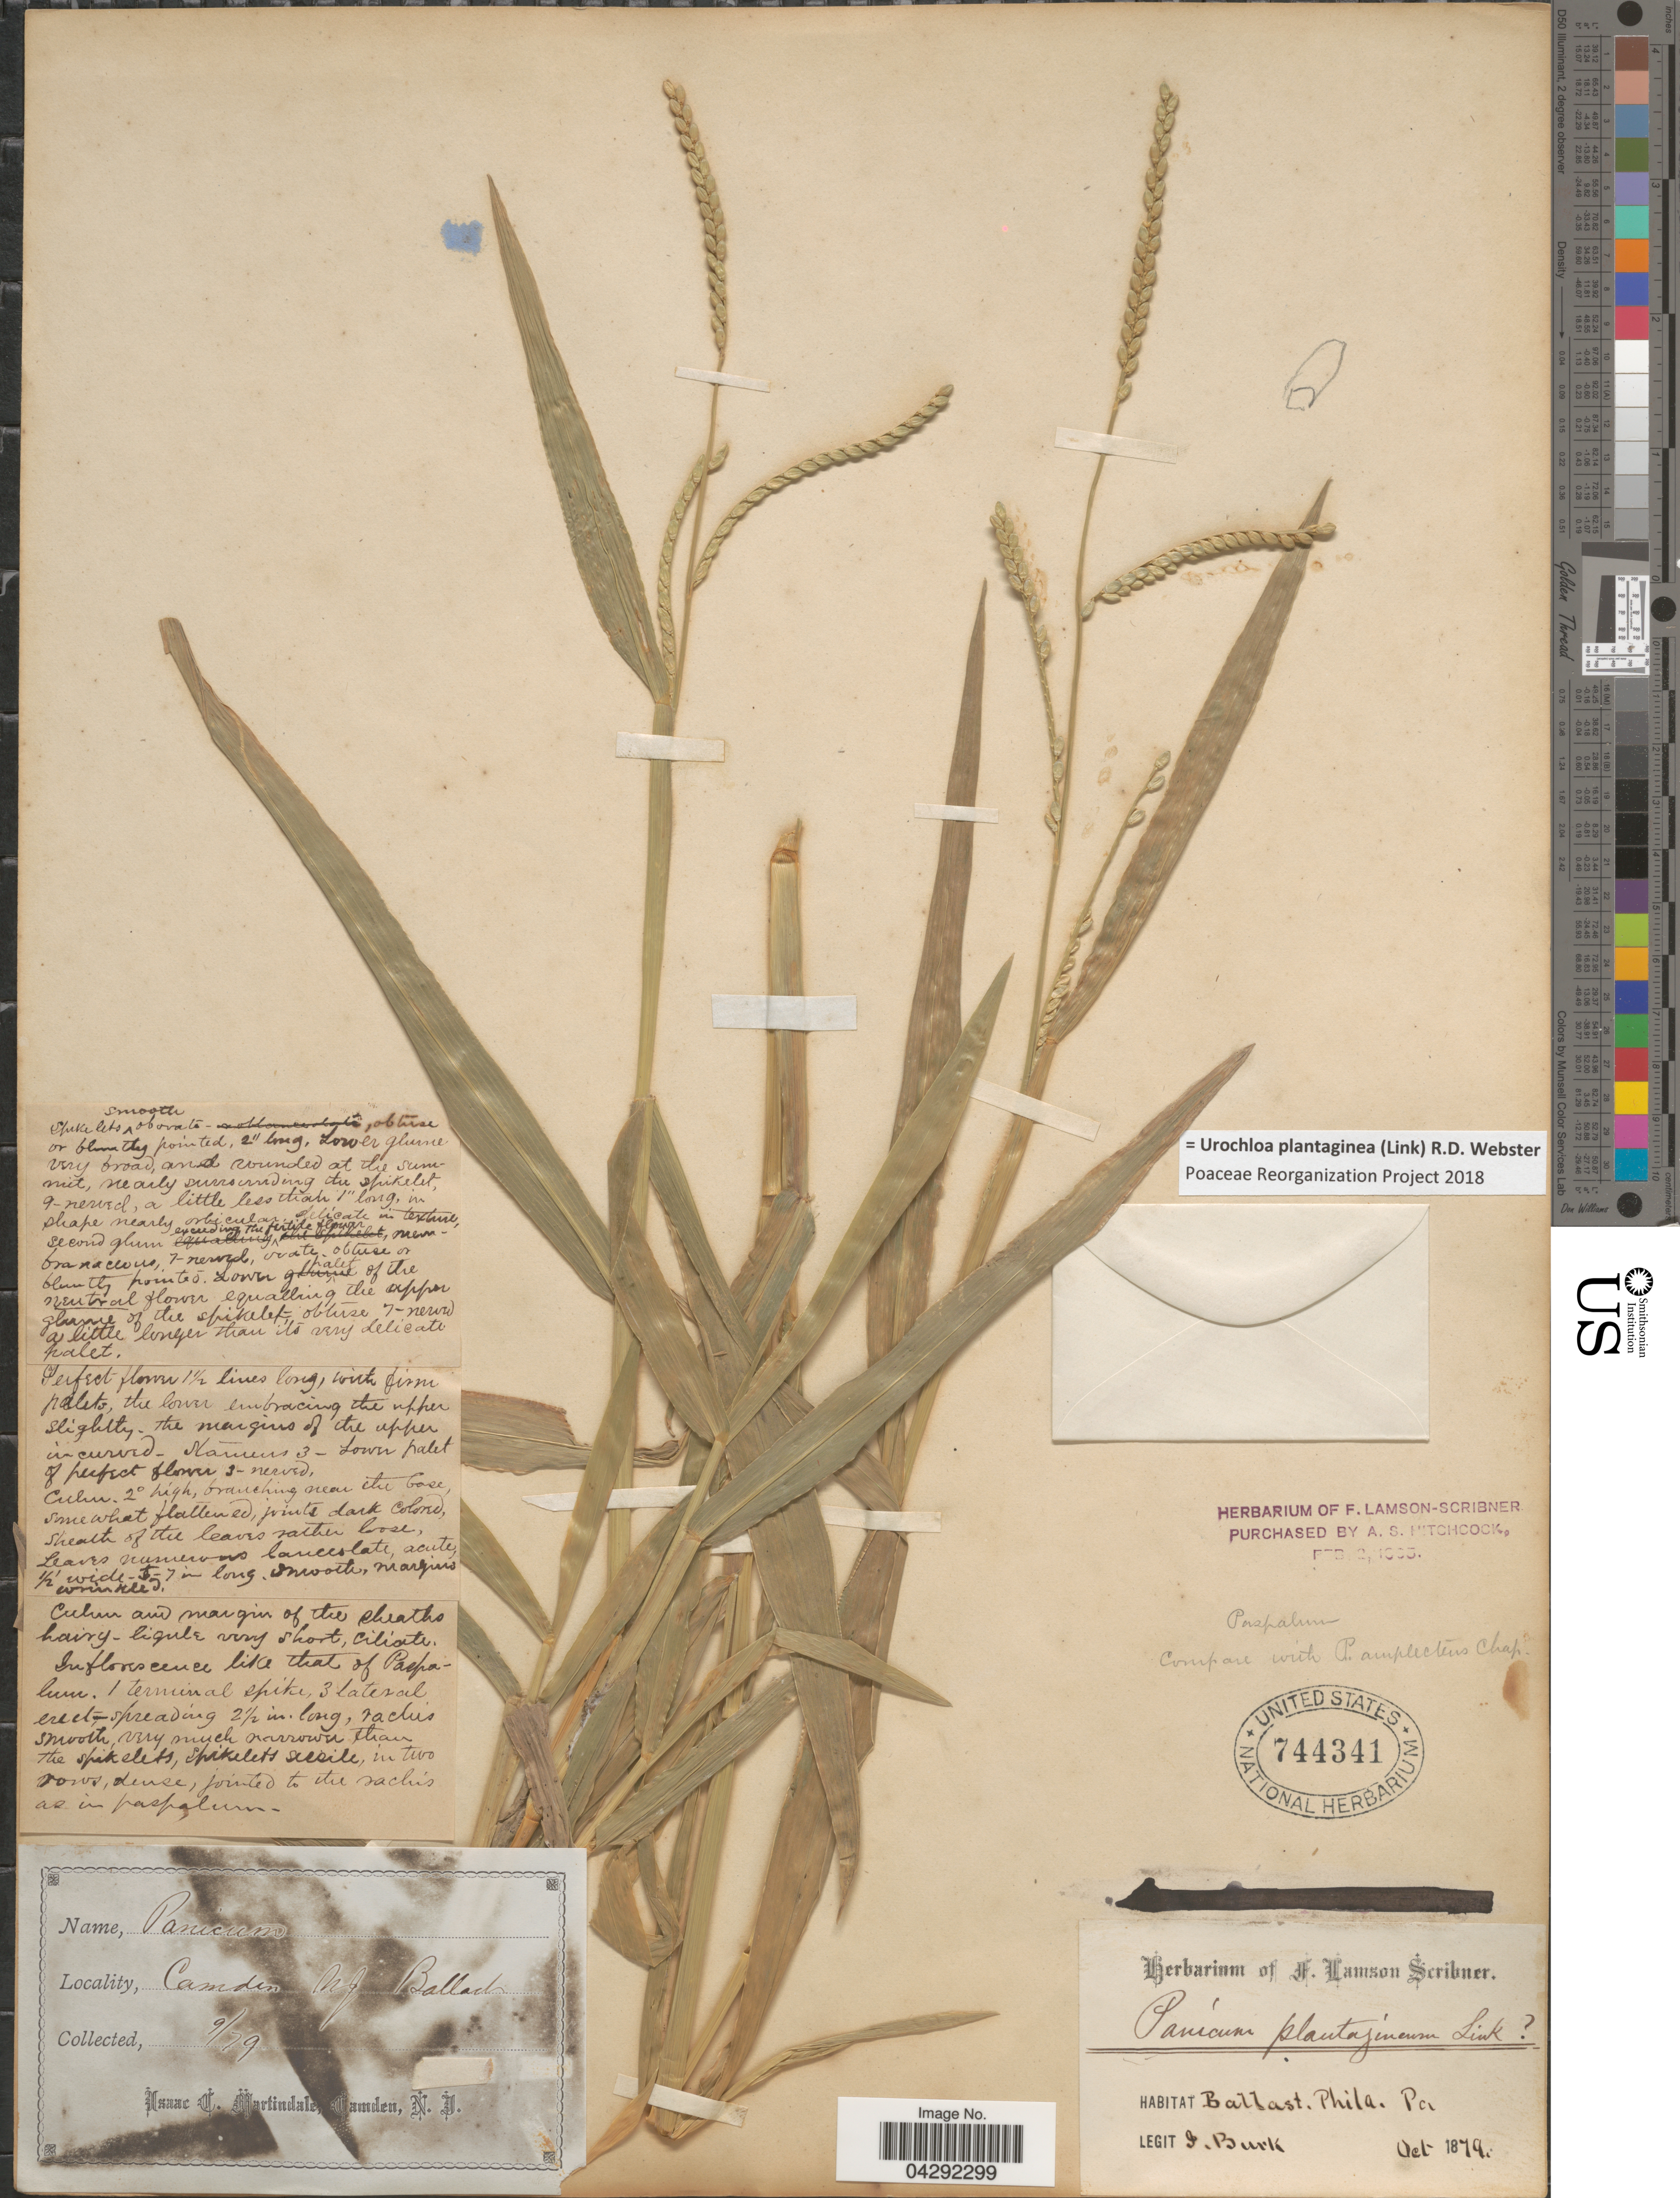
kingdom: Plantae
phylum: Tracheophyta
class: Liliopsida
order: Poales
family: Poaceae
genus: Urochloa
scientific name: Urochloa plantaginea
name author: (Link) R.D. Webster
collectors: I. C. Martindale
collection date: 1879-09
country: United States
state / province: New Jersey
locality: Camden Ballast.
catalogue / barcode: US 744341